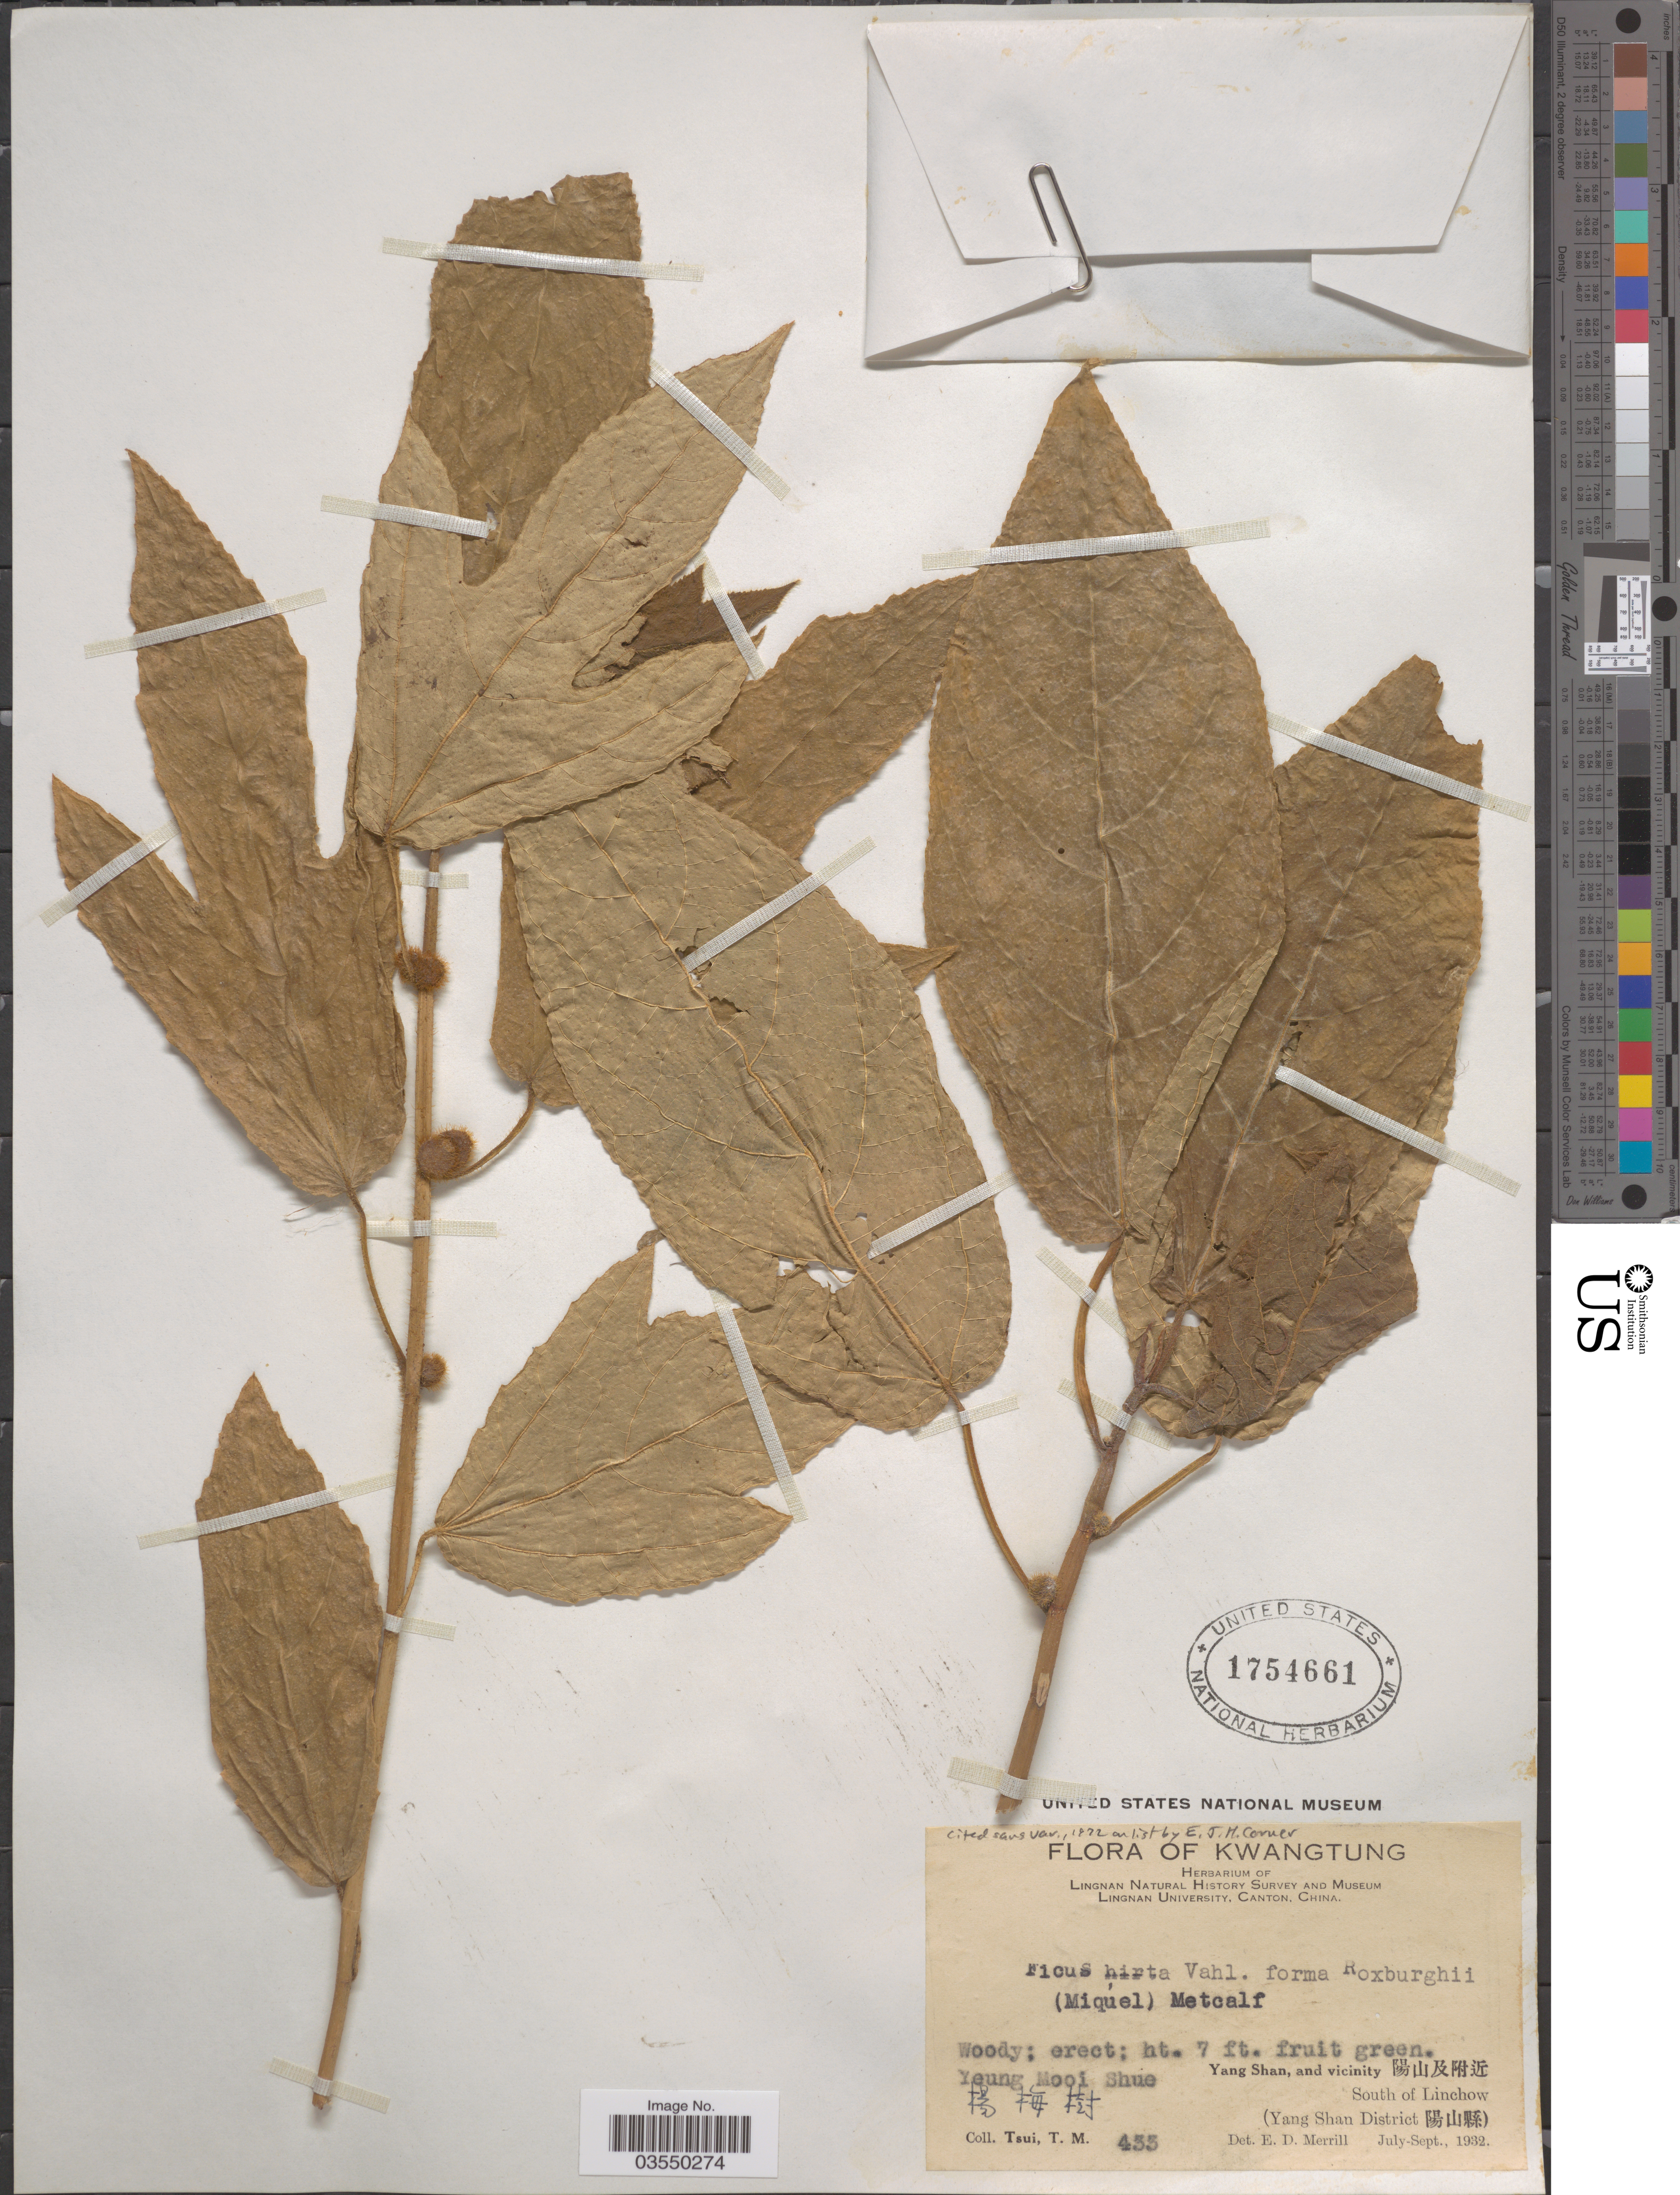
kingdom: Plantae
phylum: Tracheophyta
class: Magnoliopsida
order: Rosales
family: Moraceae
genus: Ficus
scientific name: Ficus hirta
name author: Vahl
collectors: T. Tsui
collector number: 433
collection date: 1932-07/1932-09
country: China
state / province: Guangdong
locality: Kwangtung. Yeung Mooi Shue X. Yang Shan, and vicinity X. South of Linchow. (Yang Shan District X).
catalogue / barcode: US 1754661